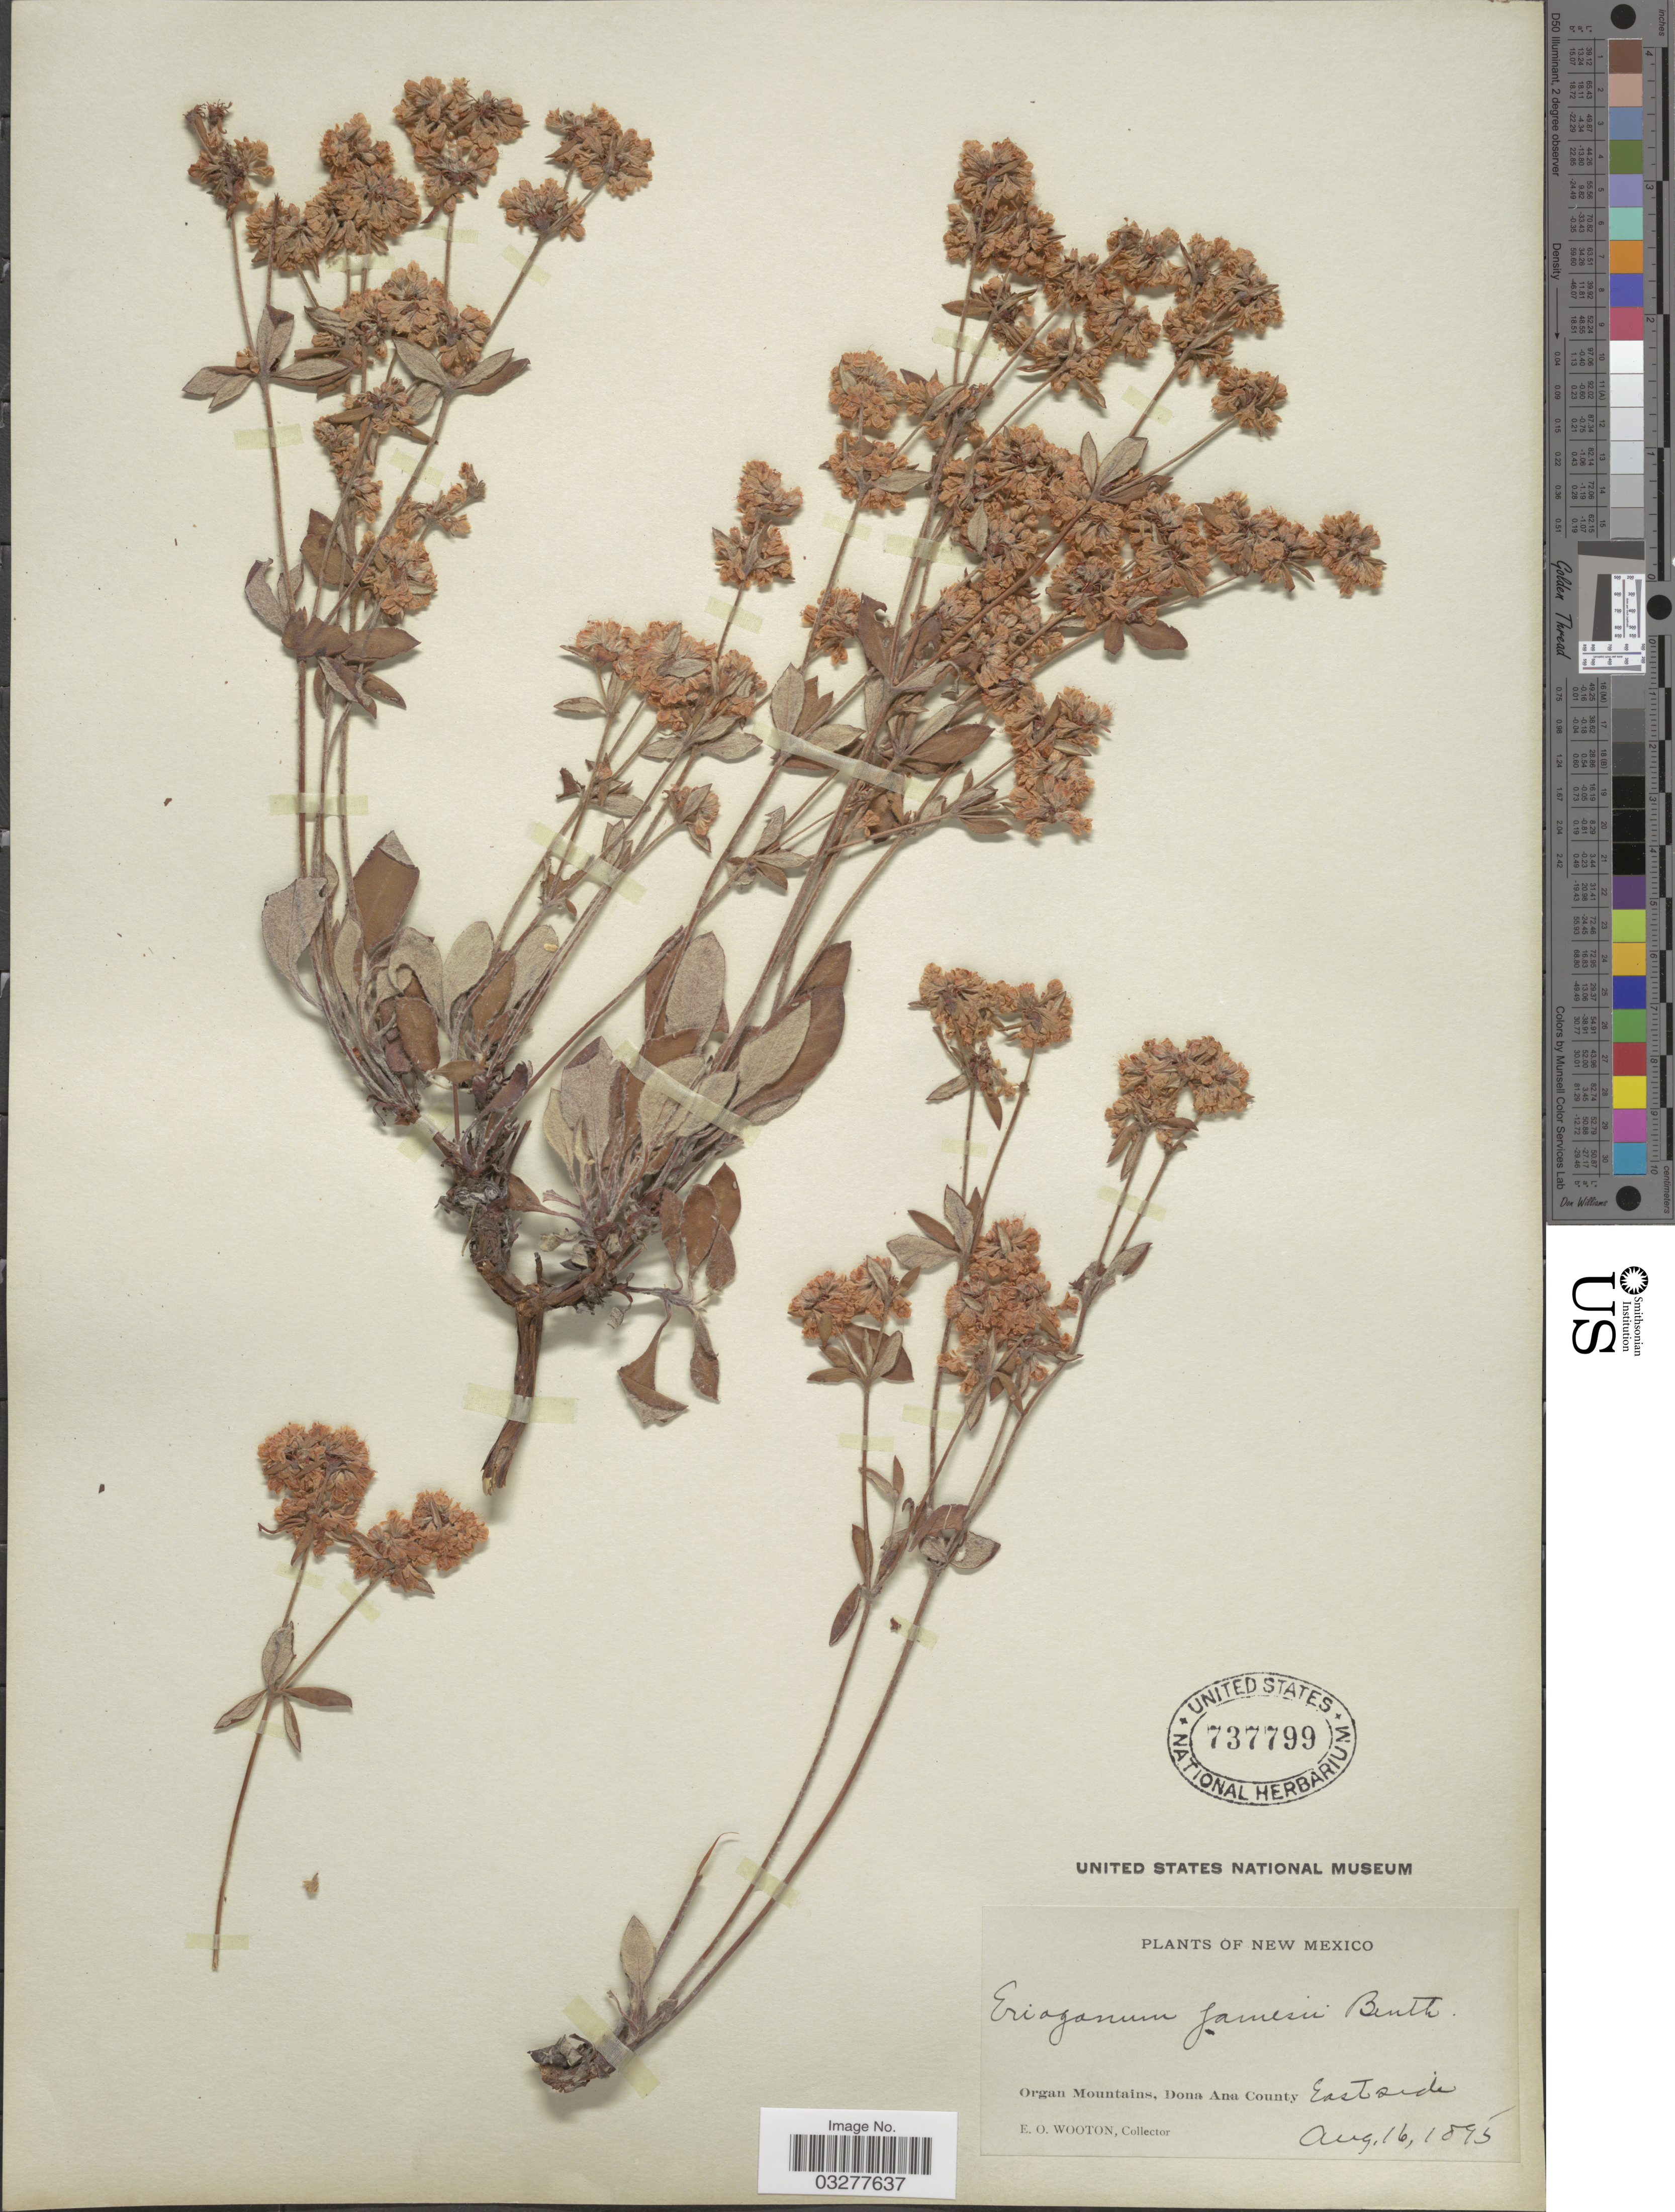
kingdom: Plantae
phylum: Tracheophyta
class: Magnoliopsida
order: Caryophyllales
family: Polygonaceae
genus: Eriogonum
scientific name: Eriogonum jamesii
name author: Benth.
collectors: E. O. Wooton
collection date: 1895-08-16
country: United States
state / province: New Mexico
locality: Organ Mountains, Dona Ana County, East side.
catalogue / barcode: US 737799